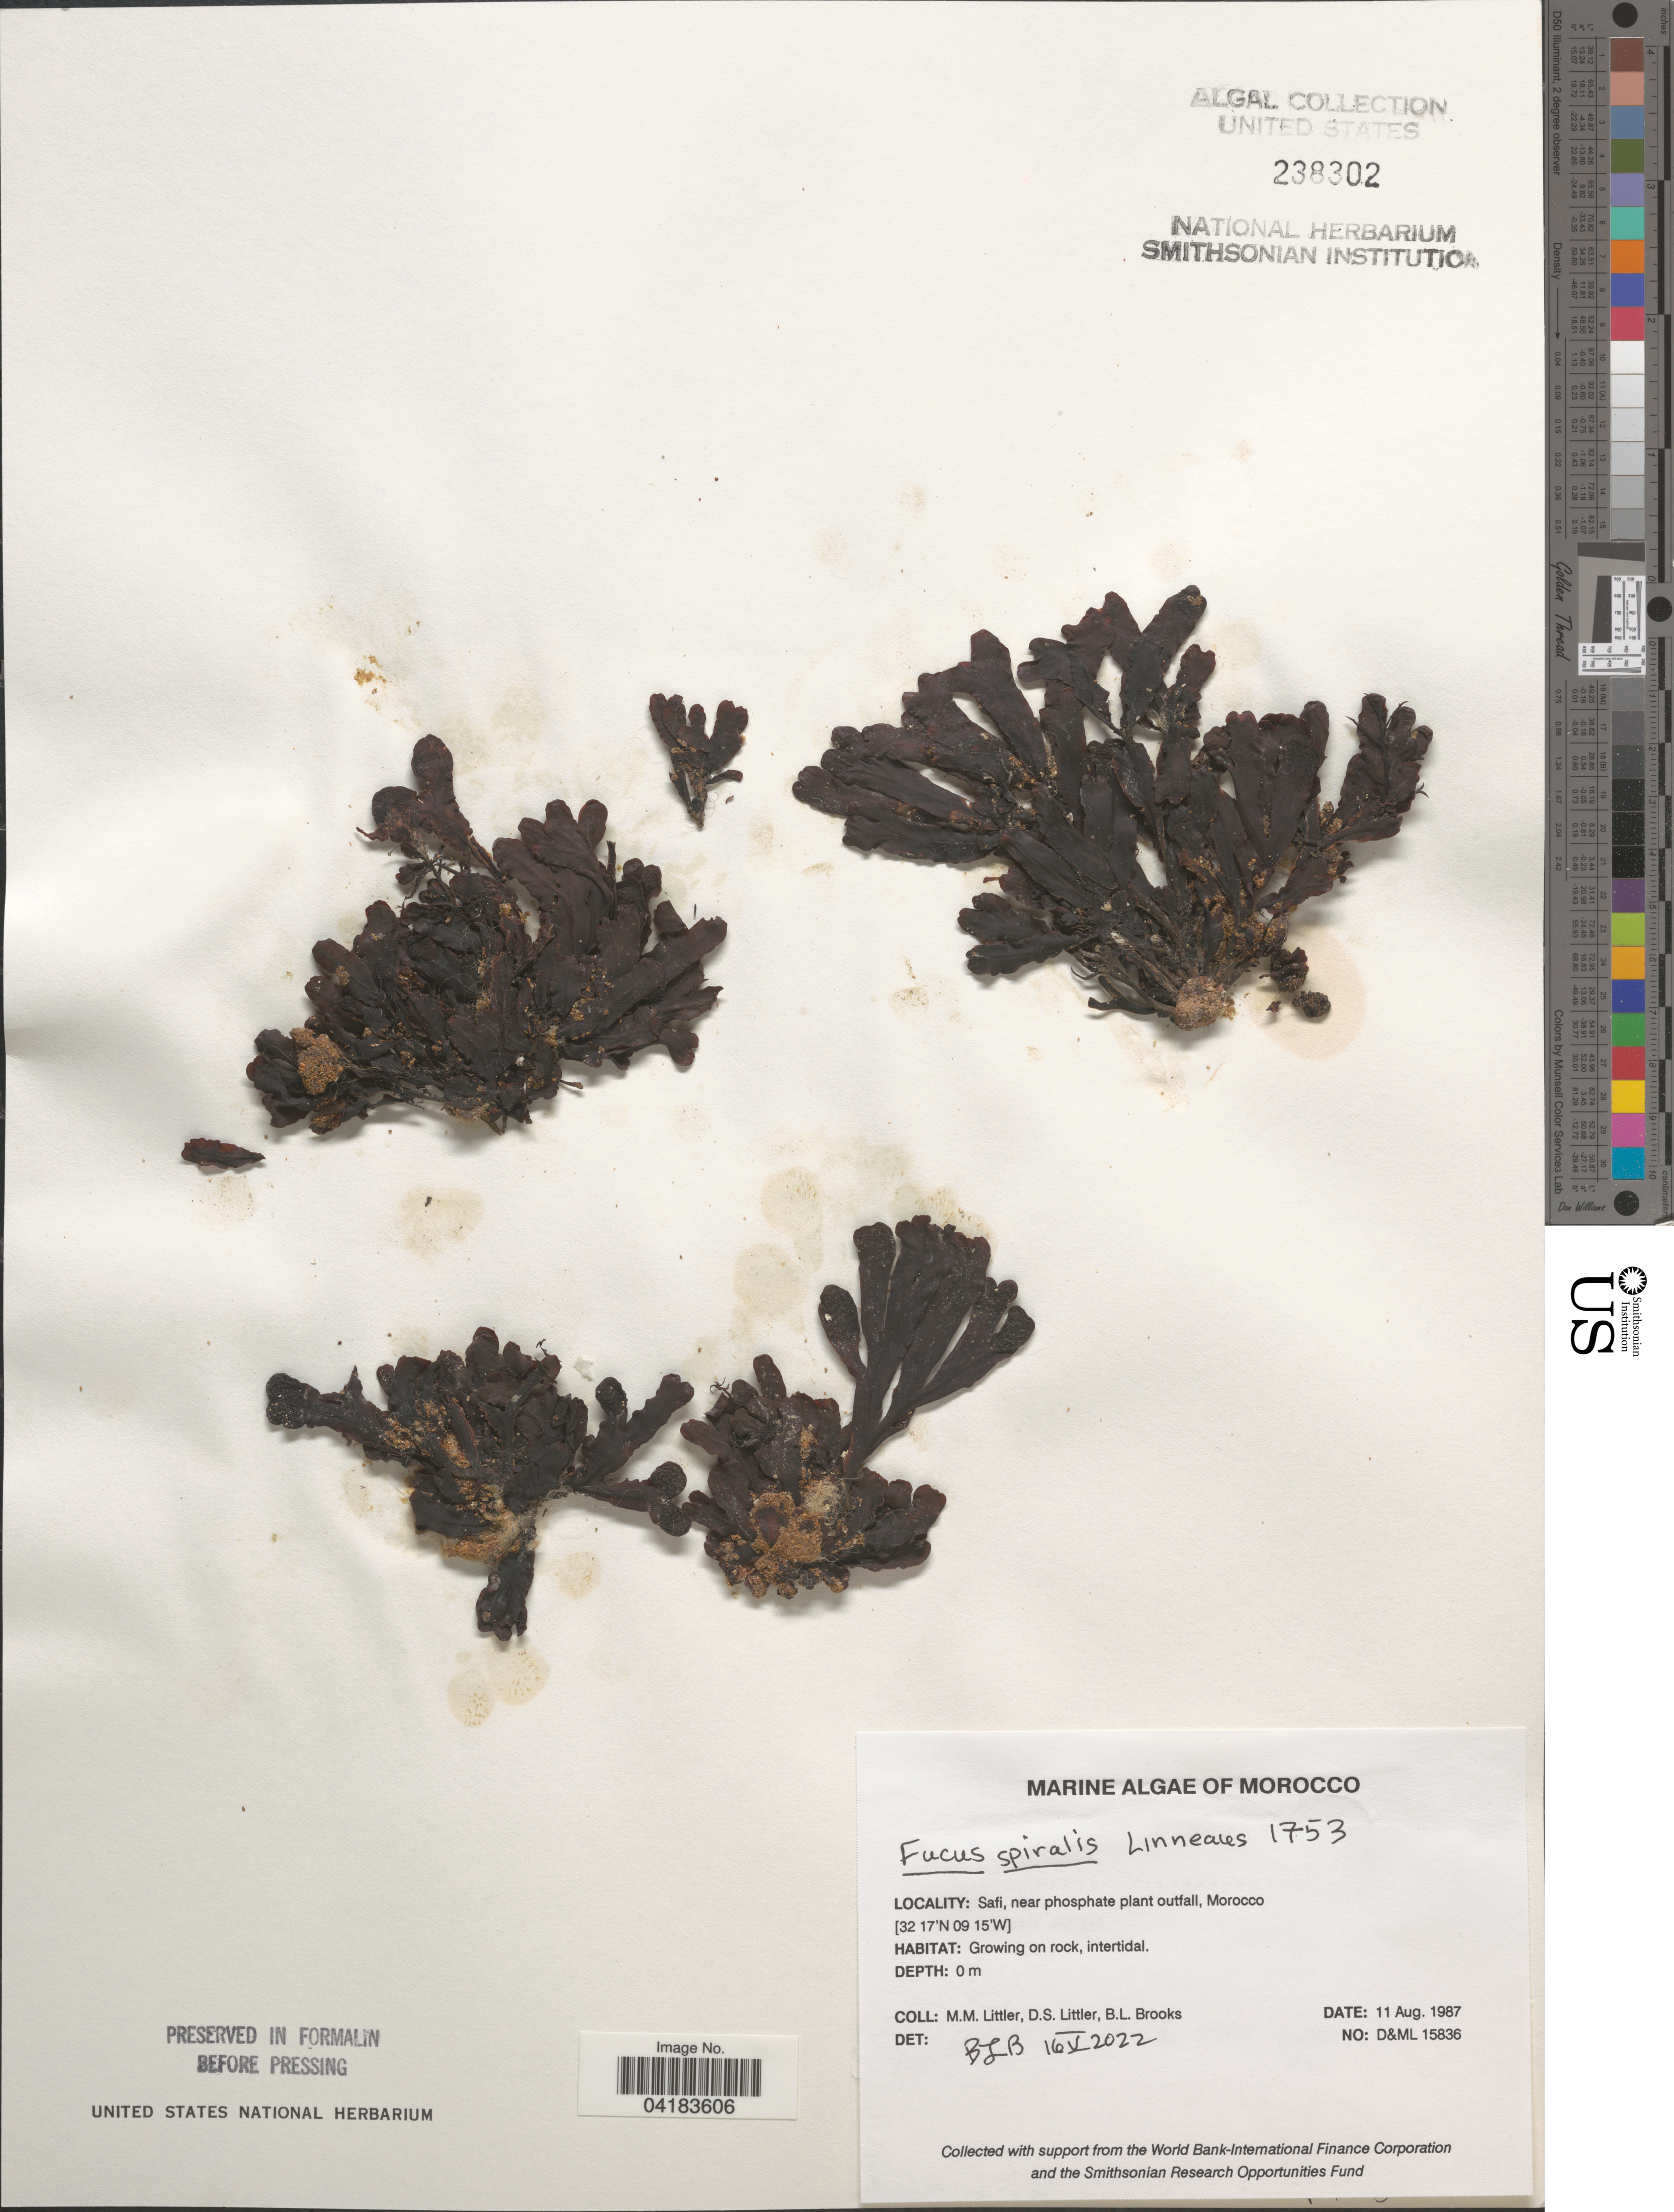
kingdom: Chromista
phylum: Ochrophyta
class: Phaeophyceae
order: Fucales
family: Fucaceae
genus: Fucus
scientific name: Fucus spiralis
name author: L.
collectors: D. S. Littler & B. Brooks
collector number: D&ML15836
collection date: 1987-08-11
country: Morocco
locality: Safi, near phosphate plant outfall.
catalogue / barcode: US 238302